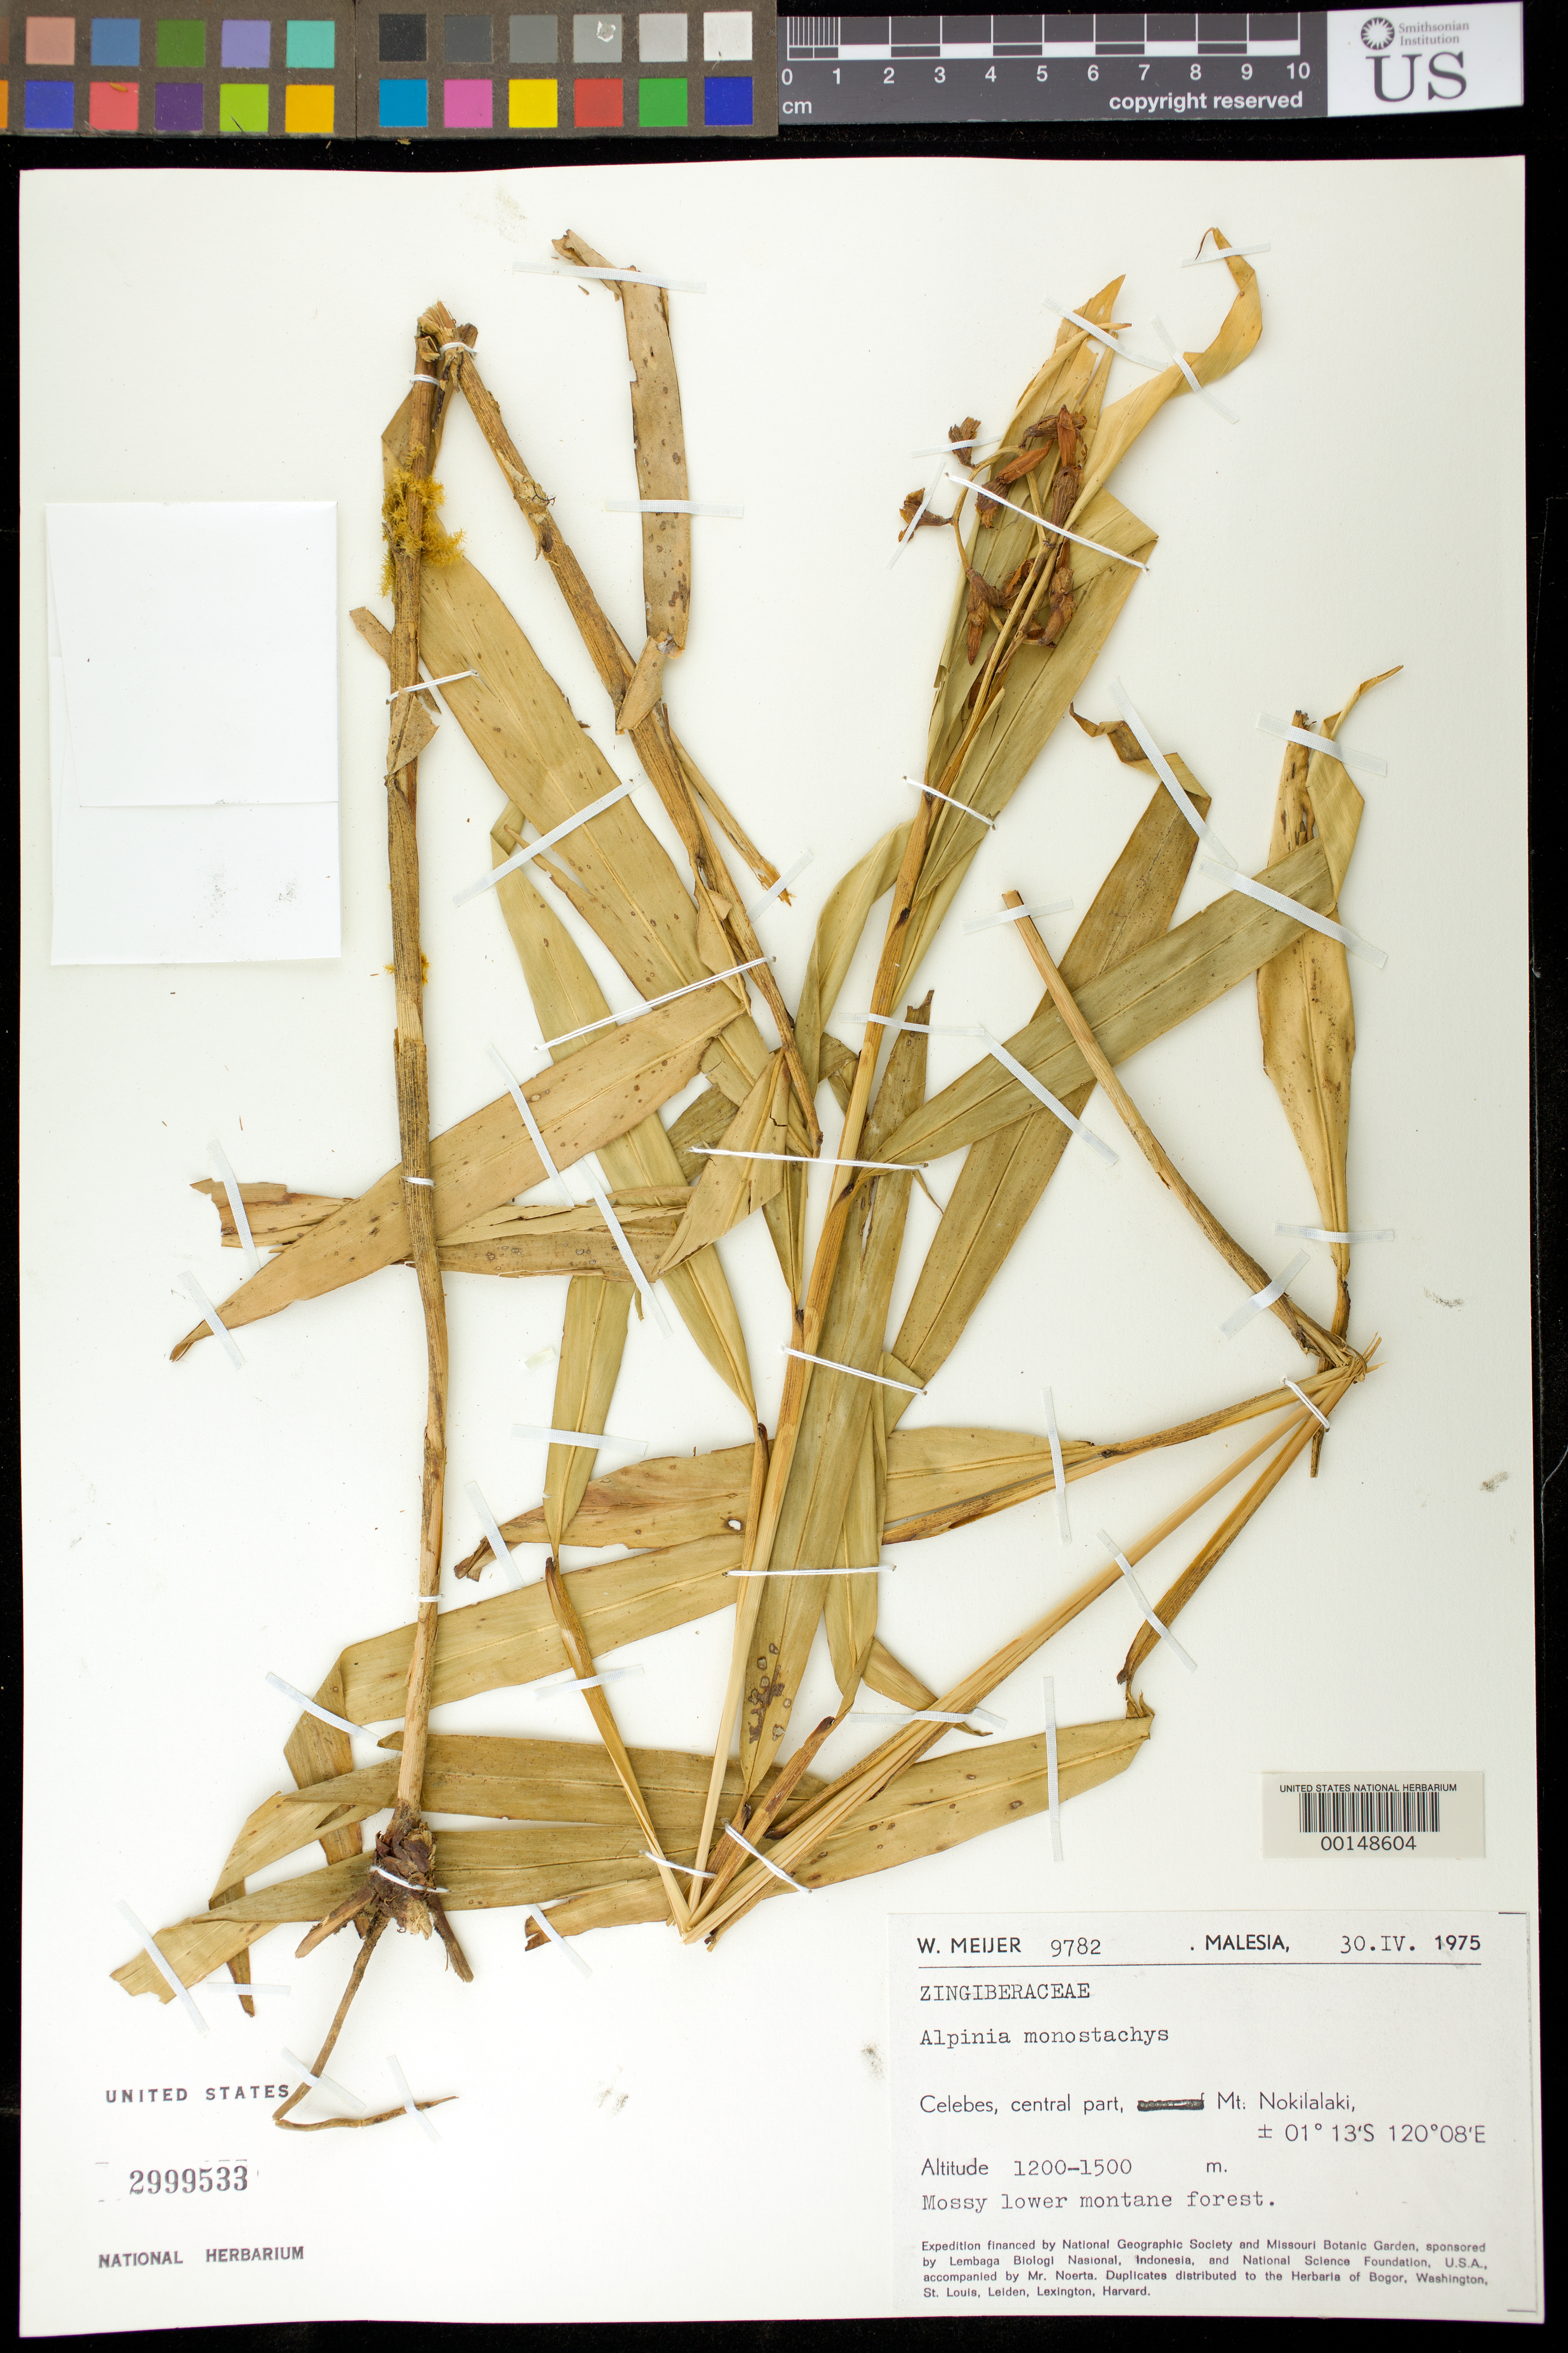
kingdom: Plantae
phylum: Tracheophyta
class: Liliopsida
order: Zingiberales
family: Zingiberaceae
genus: Alpinia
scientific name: Alpinia manostachys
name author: Valeton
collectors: W. Meijer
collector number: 9782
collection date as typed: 30 Apr 1975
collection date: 1975-04-30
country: Indonesia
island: Celebes Island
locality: Malesia, celebes, central part, mt nokilalaki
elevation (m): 1200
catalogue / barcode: US 2999533